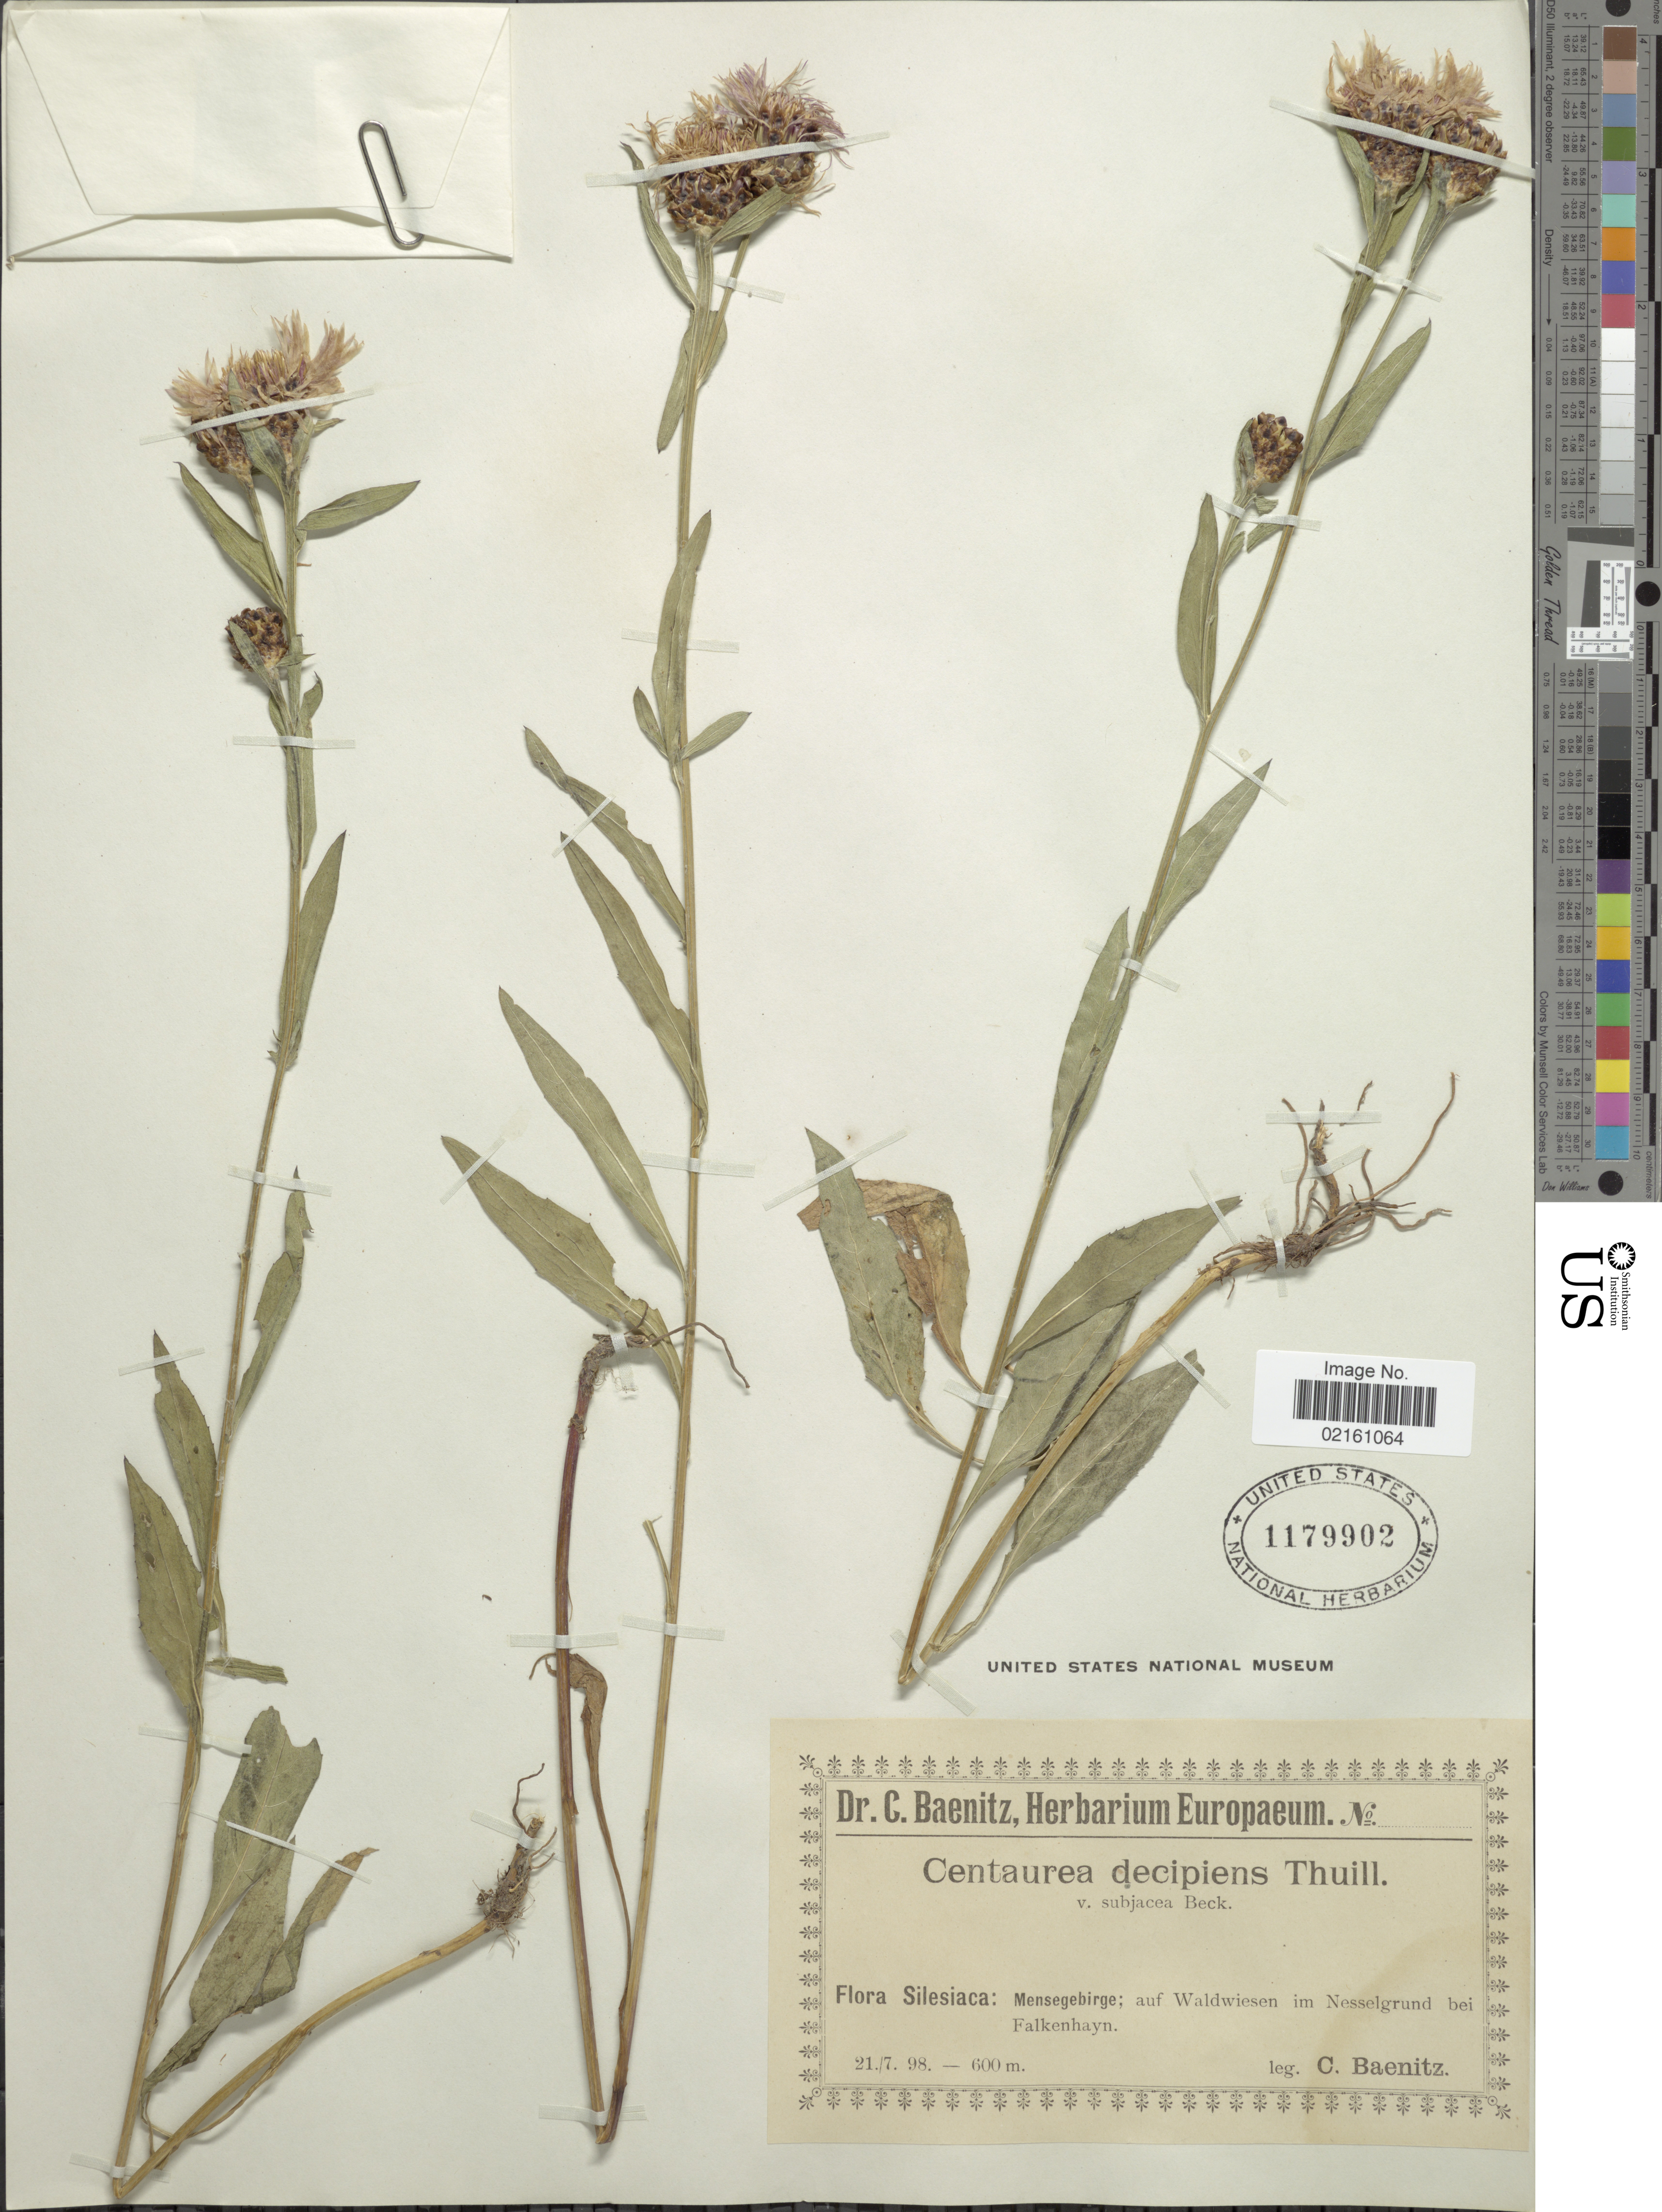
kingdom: Plantae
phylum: Tracheophyta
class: Magnoliopsida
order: Asterales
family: Asteraceae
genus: Centaurea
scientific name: Centaurea decipiens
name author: Diels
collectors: C. G. Baenitz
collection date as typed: Transcribed d/m/y: 21/7/98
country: Czechia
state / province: Moravian-Silesian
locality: Silesiaca, Mensegebirge, auf Waldwiesen im Nesselgrund bei Falkenhayn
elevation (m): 600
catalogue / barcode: US 1179902